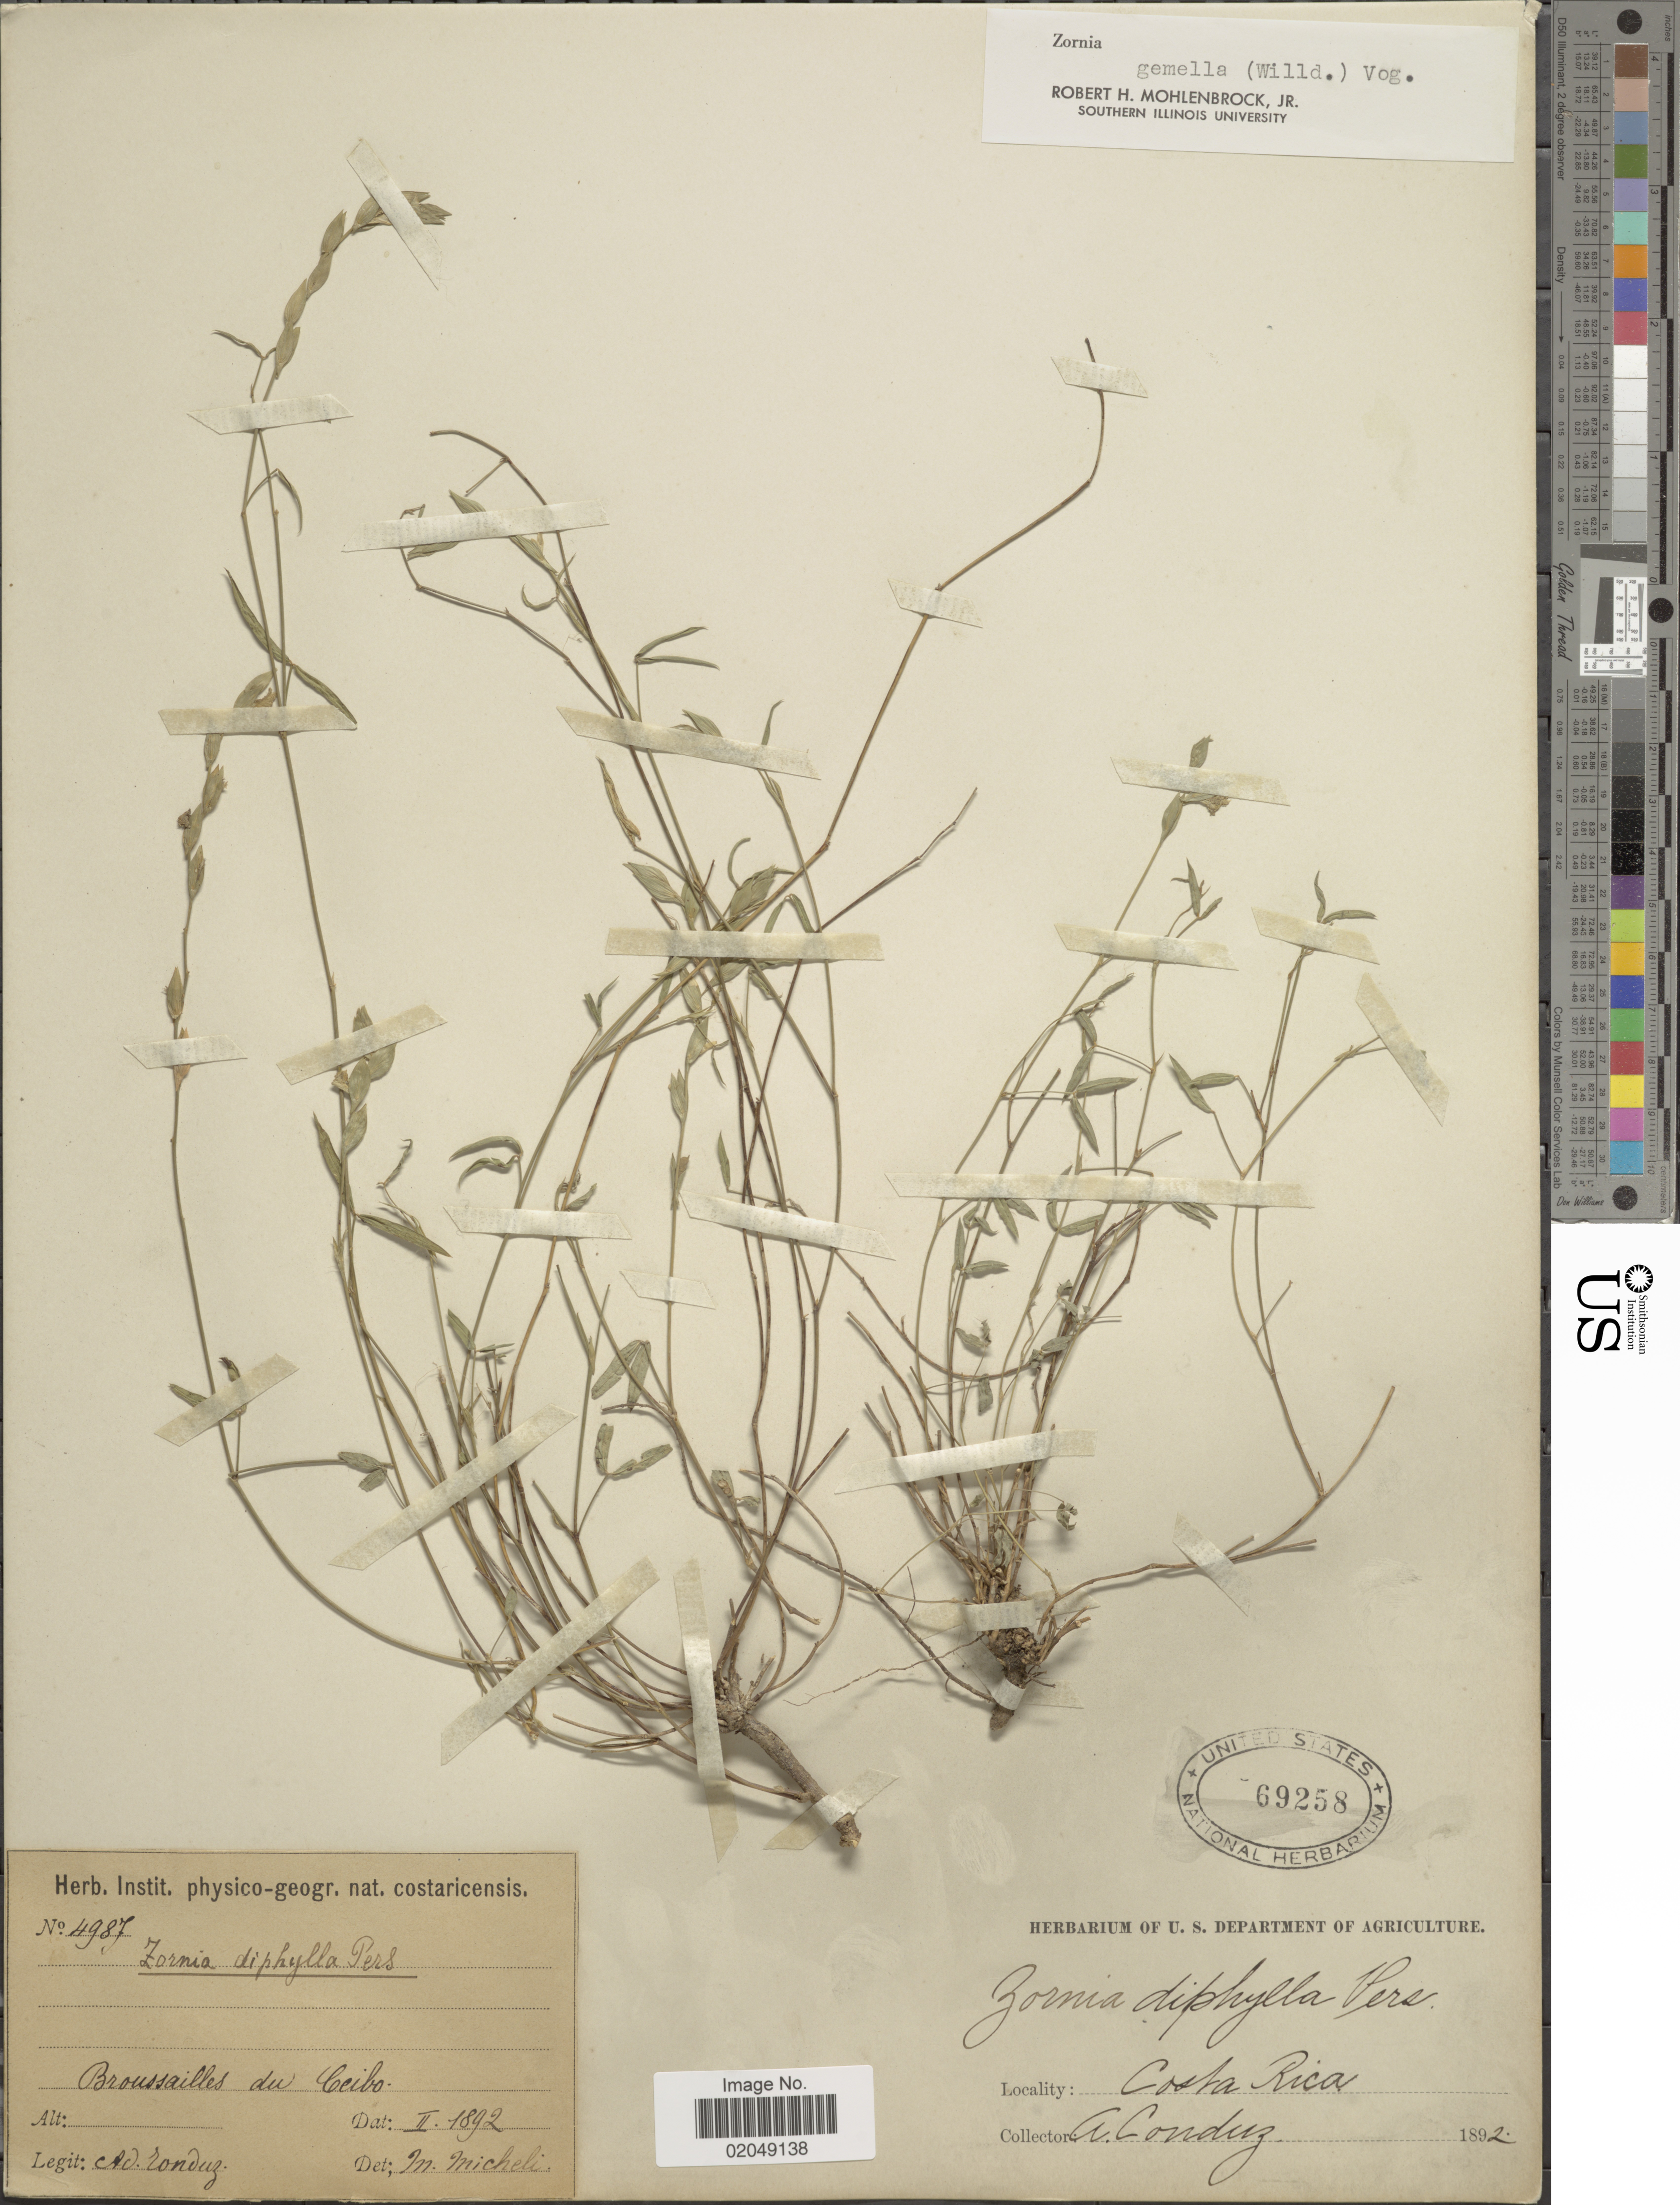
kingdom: Plantae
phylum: Tracheophyta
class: Magnoliopsida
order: Fabales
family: Fabaceae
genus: Zornia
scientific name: Zornia gemella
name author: Vogel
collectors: A. Tonduz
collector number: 4987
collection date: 1892-02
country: Costa Rica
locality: Broussailles du Ceibo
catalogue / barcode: US 69258